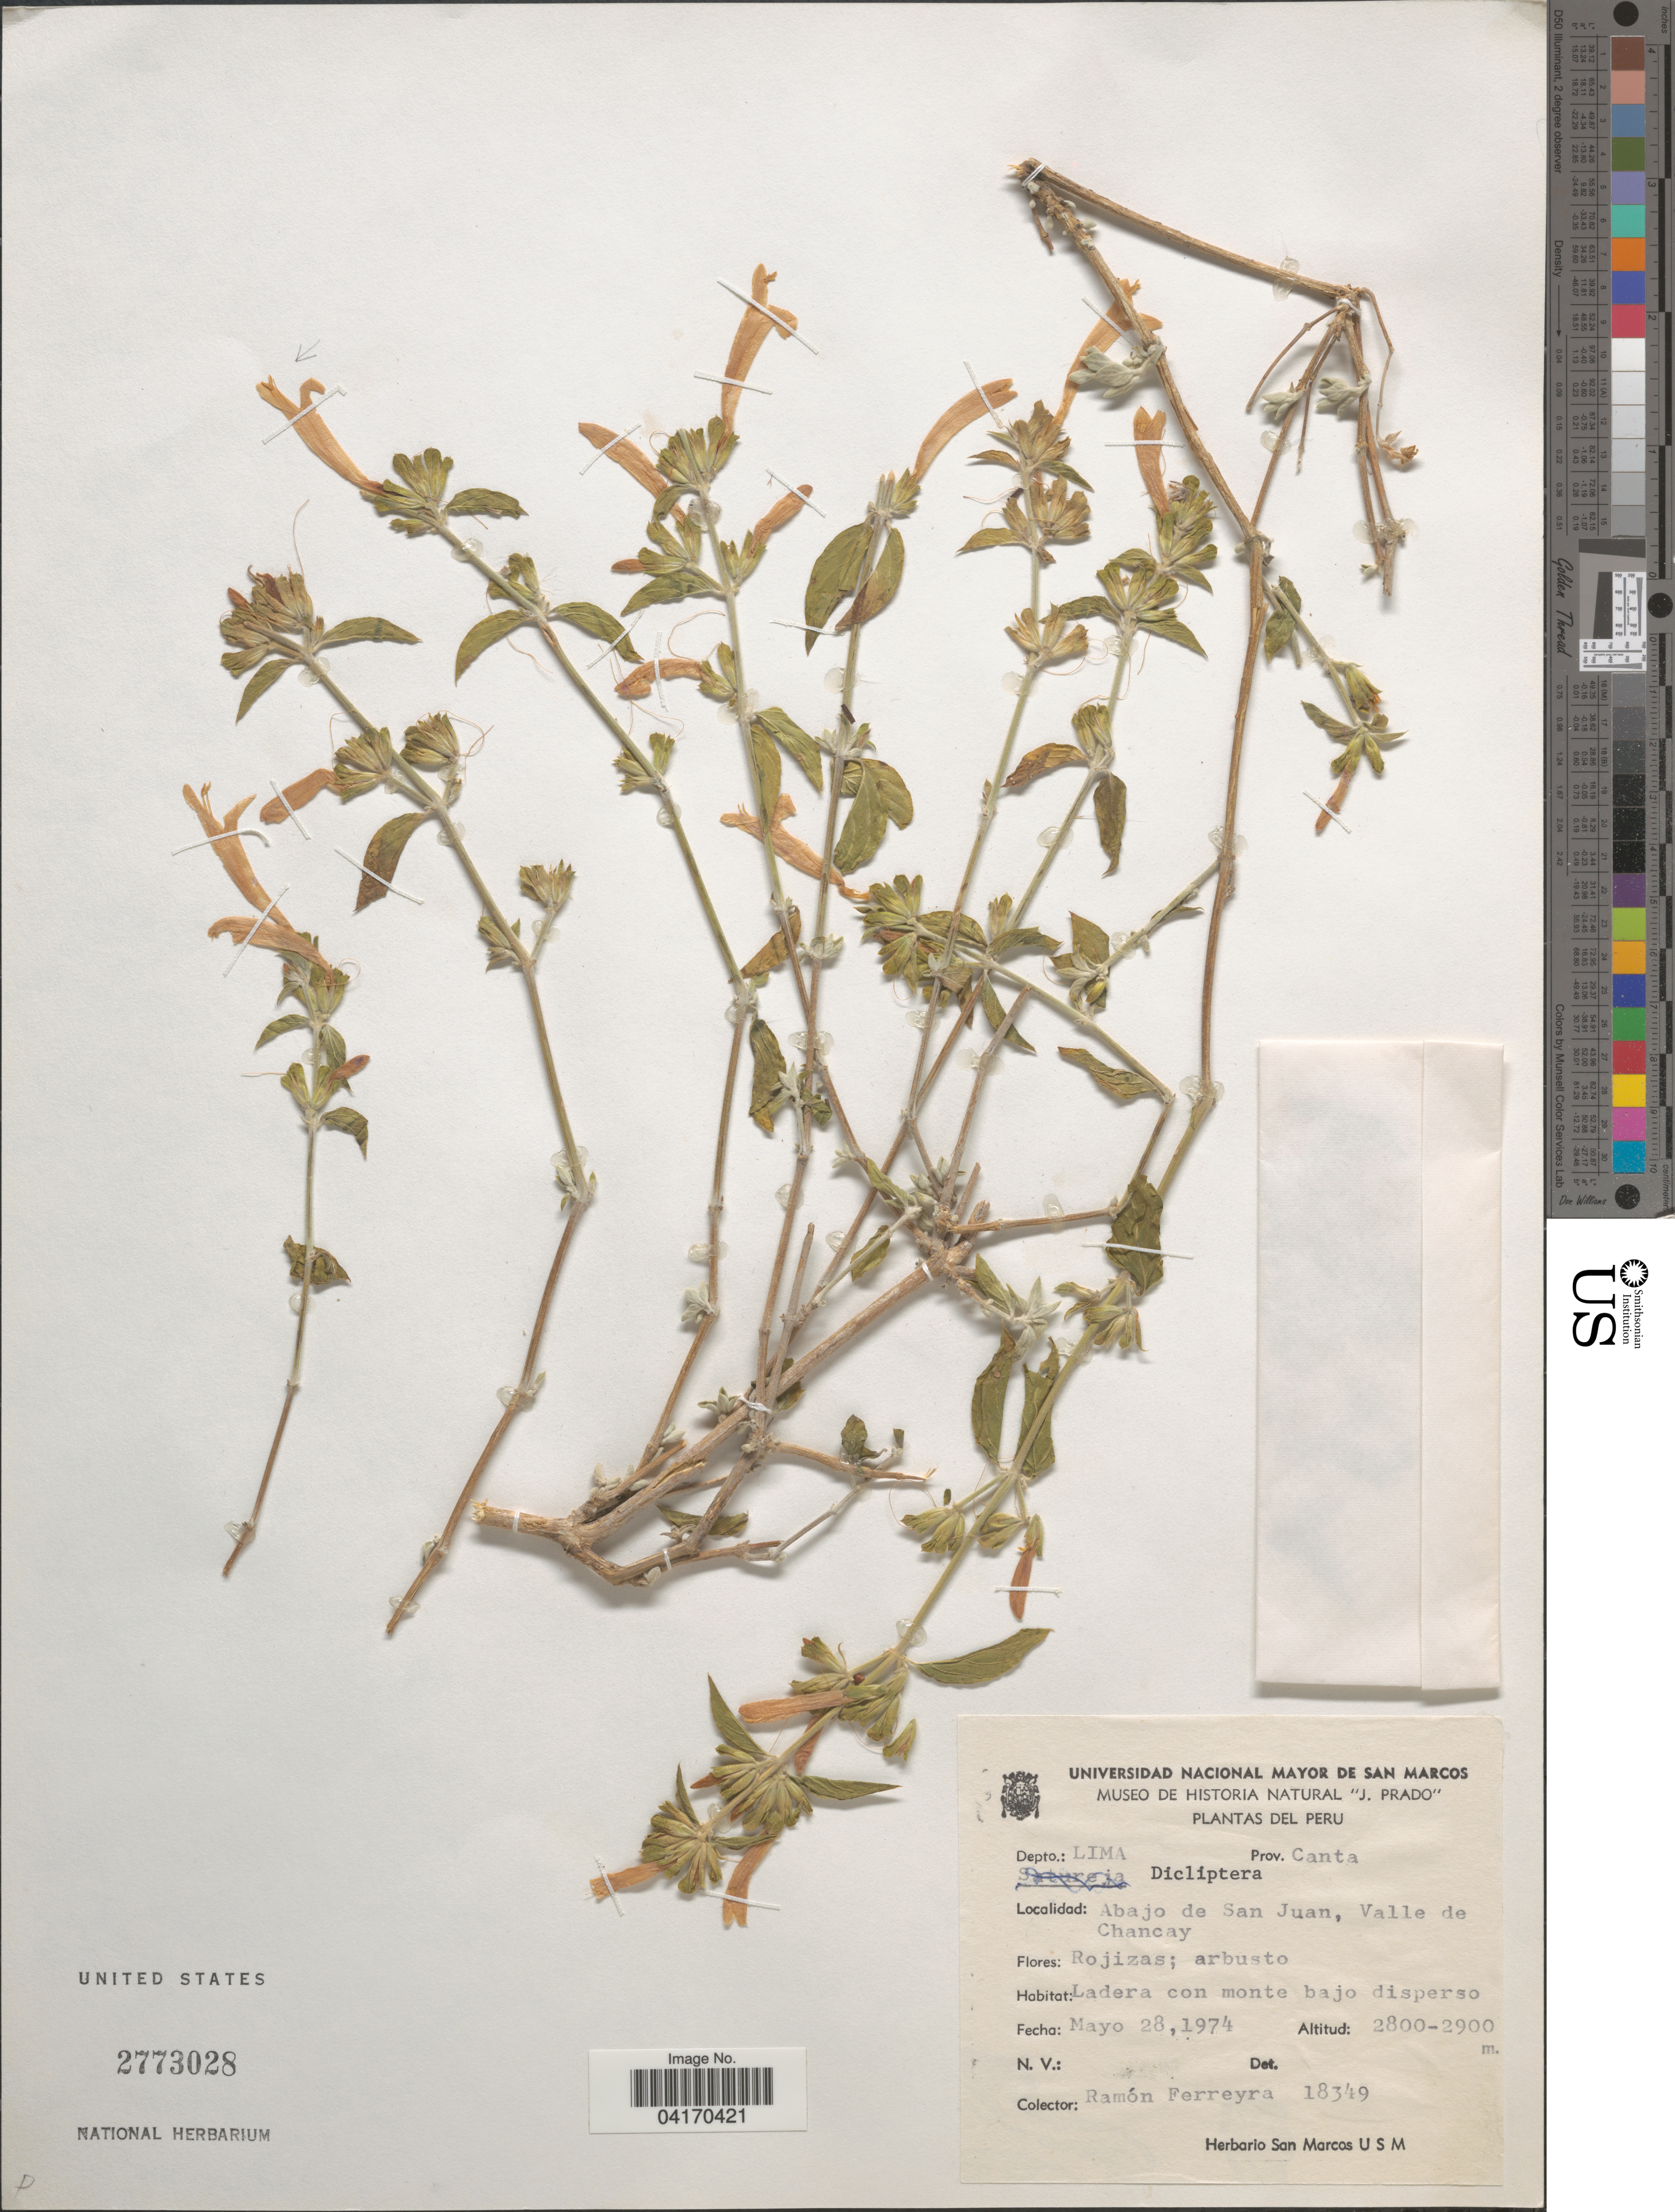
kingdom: Plantae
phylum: Tracheophyta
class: Magnoliopsida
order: Lamiales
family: Acanthaceae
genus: Dicliptera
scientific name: Dicliptera sp.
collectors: R. A. Ferreyra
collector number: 18349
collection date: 1974-05-28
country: Peru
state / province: Lima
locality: Depto.: Lima. Prov. Canta. Abajo de San Juan, Valle de Chancay.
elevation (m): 2800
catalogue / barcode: US 2773028